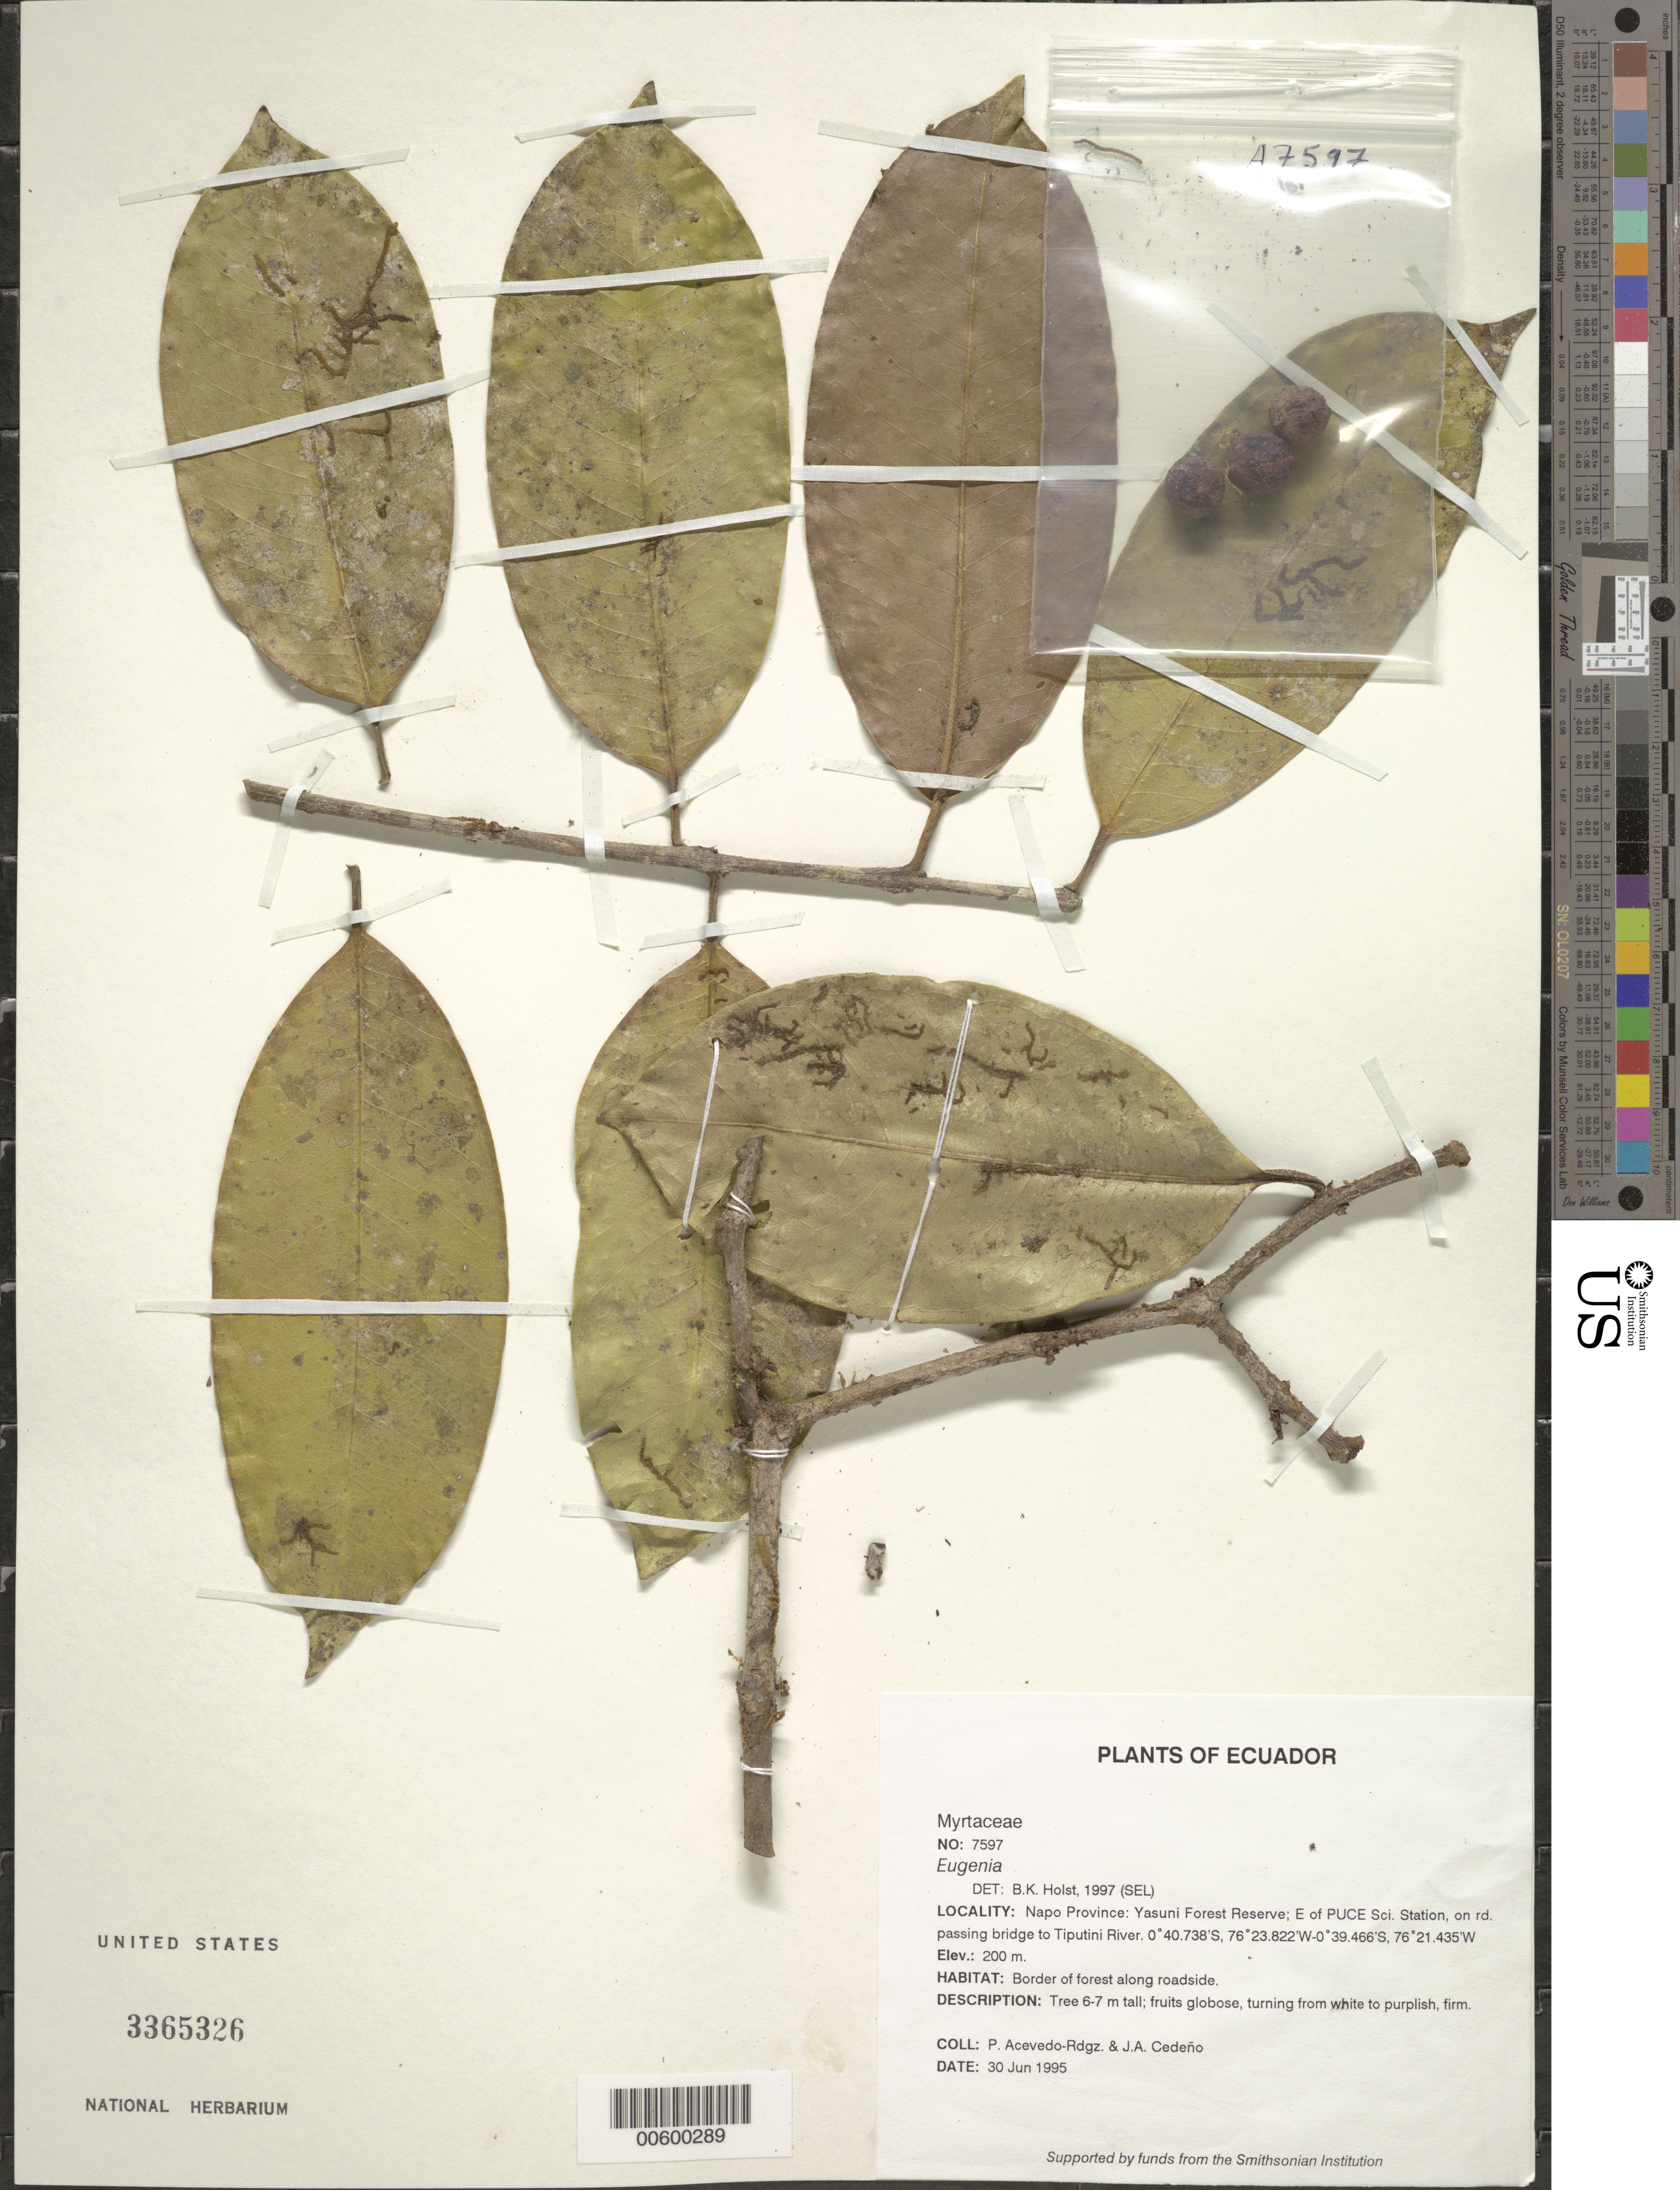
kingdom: Plantae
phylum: Tracheophyta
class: Magnoliopsida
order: Myrtales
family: Myrtaceae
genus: Eugenia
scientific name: Eugenia sp.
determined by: Holst, Bruce K.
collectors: P. Acevedo-Rodr. & J. A. Cedeño M.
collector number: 7597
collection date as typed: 30 Jun 1995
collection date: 1995-06-30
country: Ecuador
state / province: Napo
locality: Napo Province: Yasuni Forest Reserve; E of PUCE Sci. Station on rd. passing bridge to Tiputini River.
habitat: Border of forest along roadside.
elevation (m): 200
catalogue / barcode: US 3365326